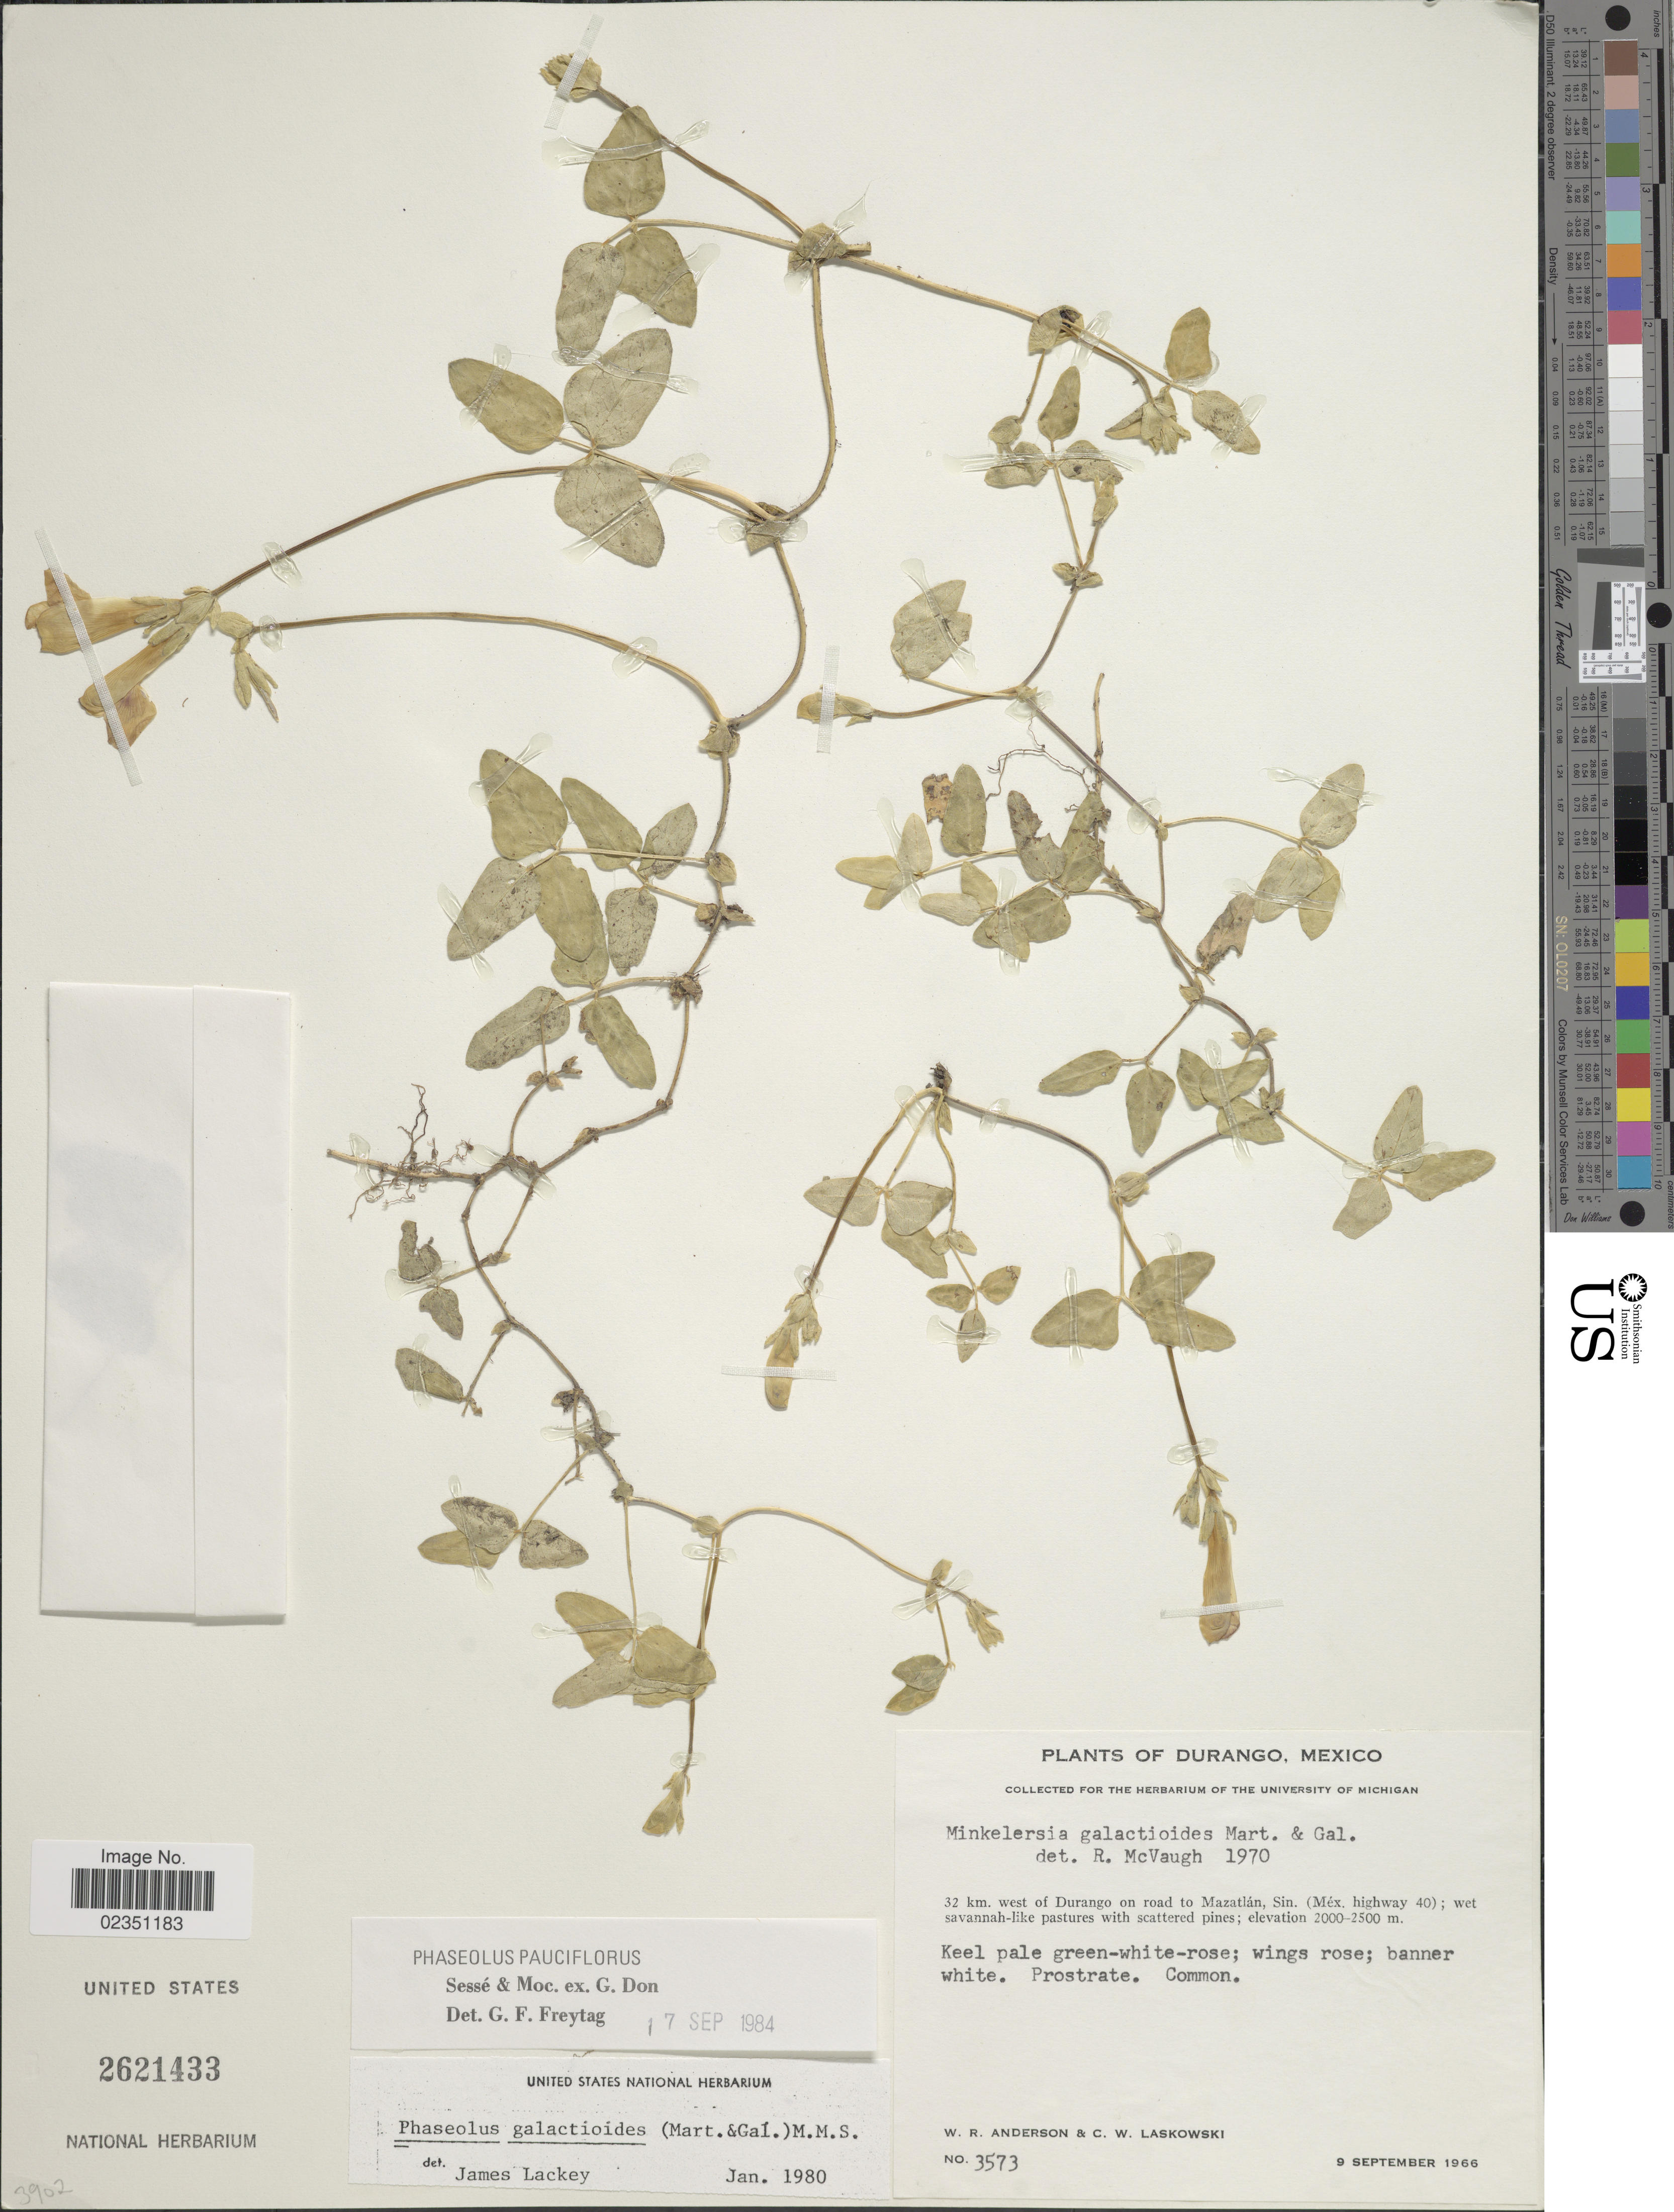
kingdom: Plantae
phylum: Tracheophyta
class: Magnoliopsida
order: Fabales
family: Fabaceae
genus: Phaseolus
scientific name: Phaseolus pauciflorus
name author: Sessé & Moc. ex G. Don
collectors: W. Anderson & C. Laskowski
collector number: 3573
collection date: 1966-09-09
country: Mexico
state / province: Durango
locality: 32 km. west of Durango on road to Mazatlan, Sin. (Mex. highway 40)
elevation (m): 2000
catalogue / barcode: US 2621433